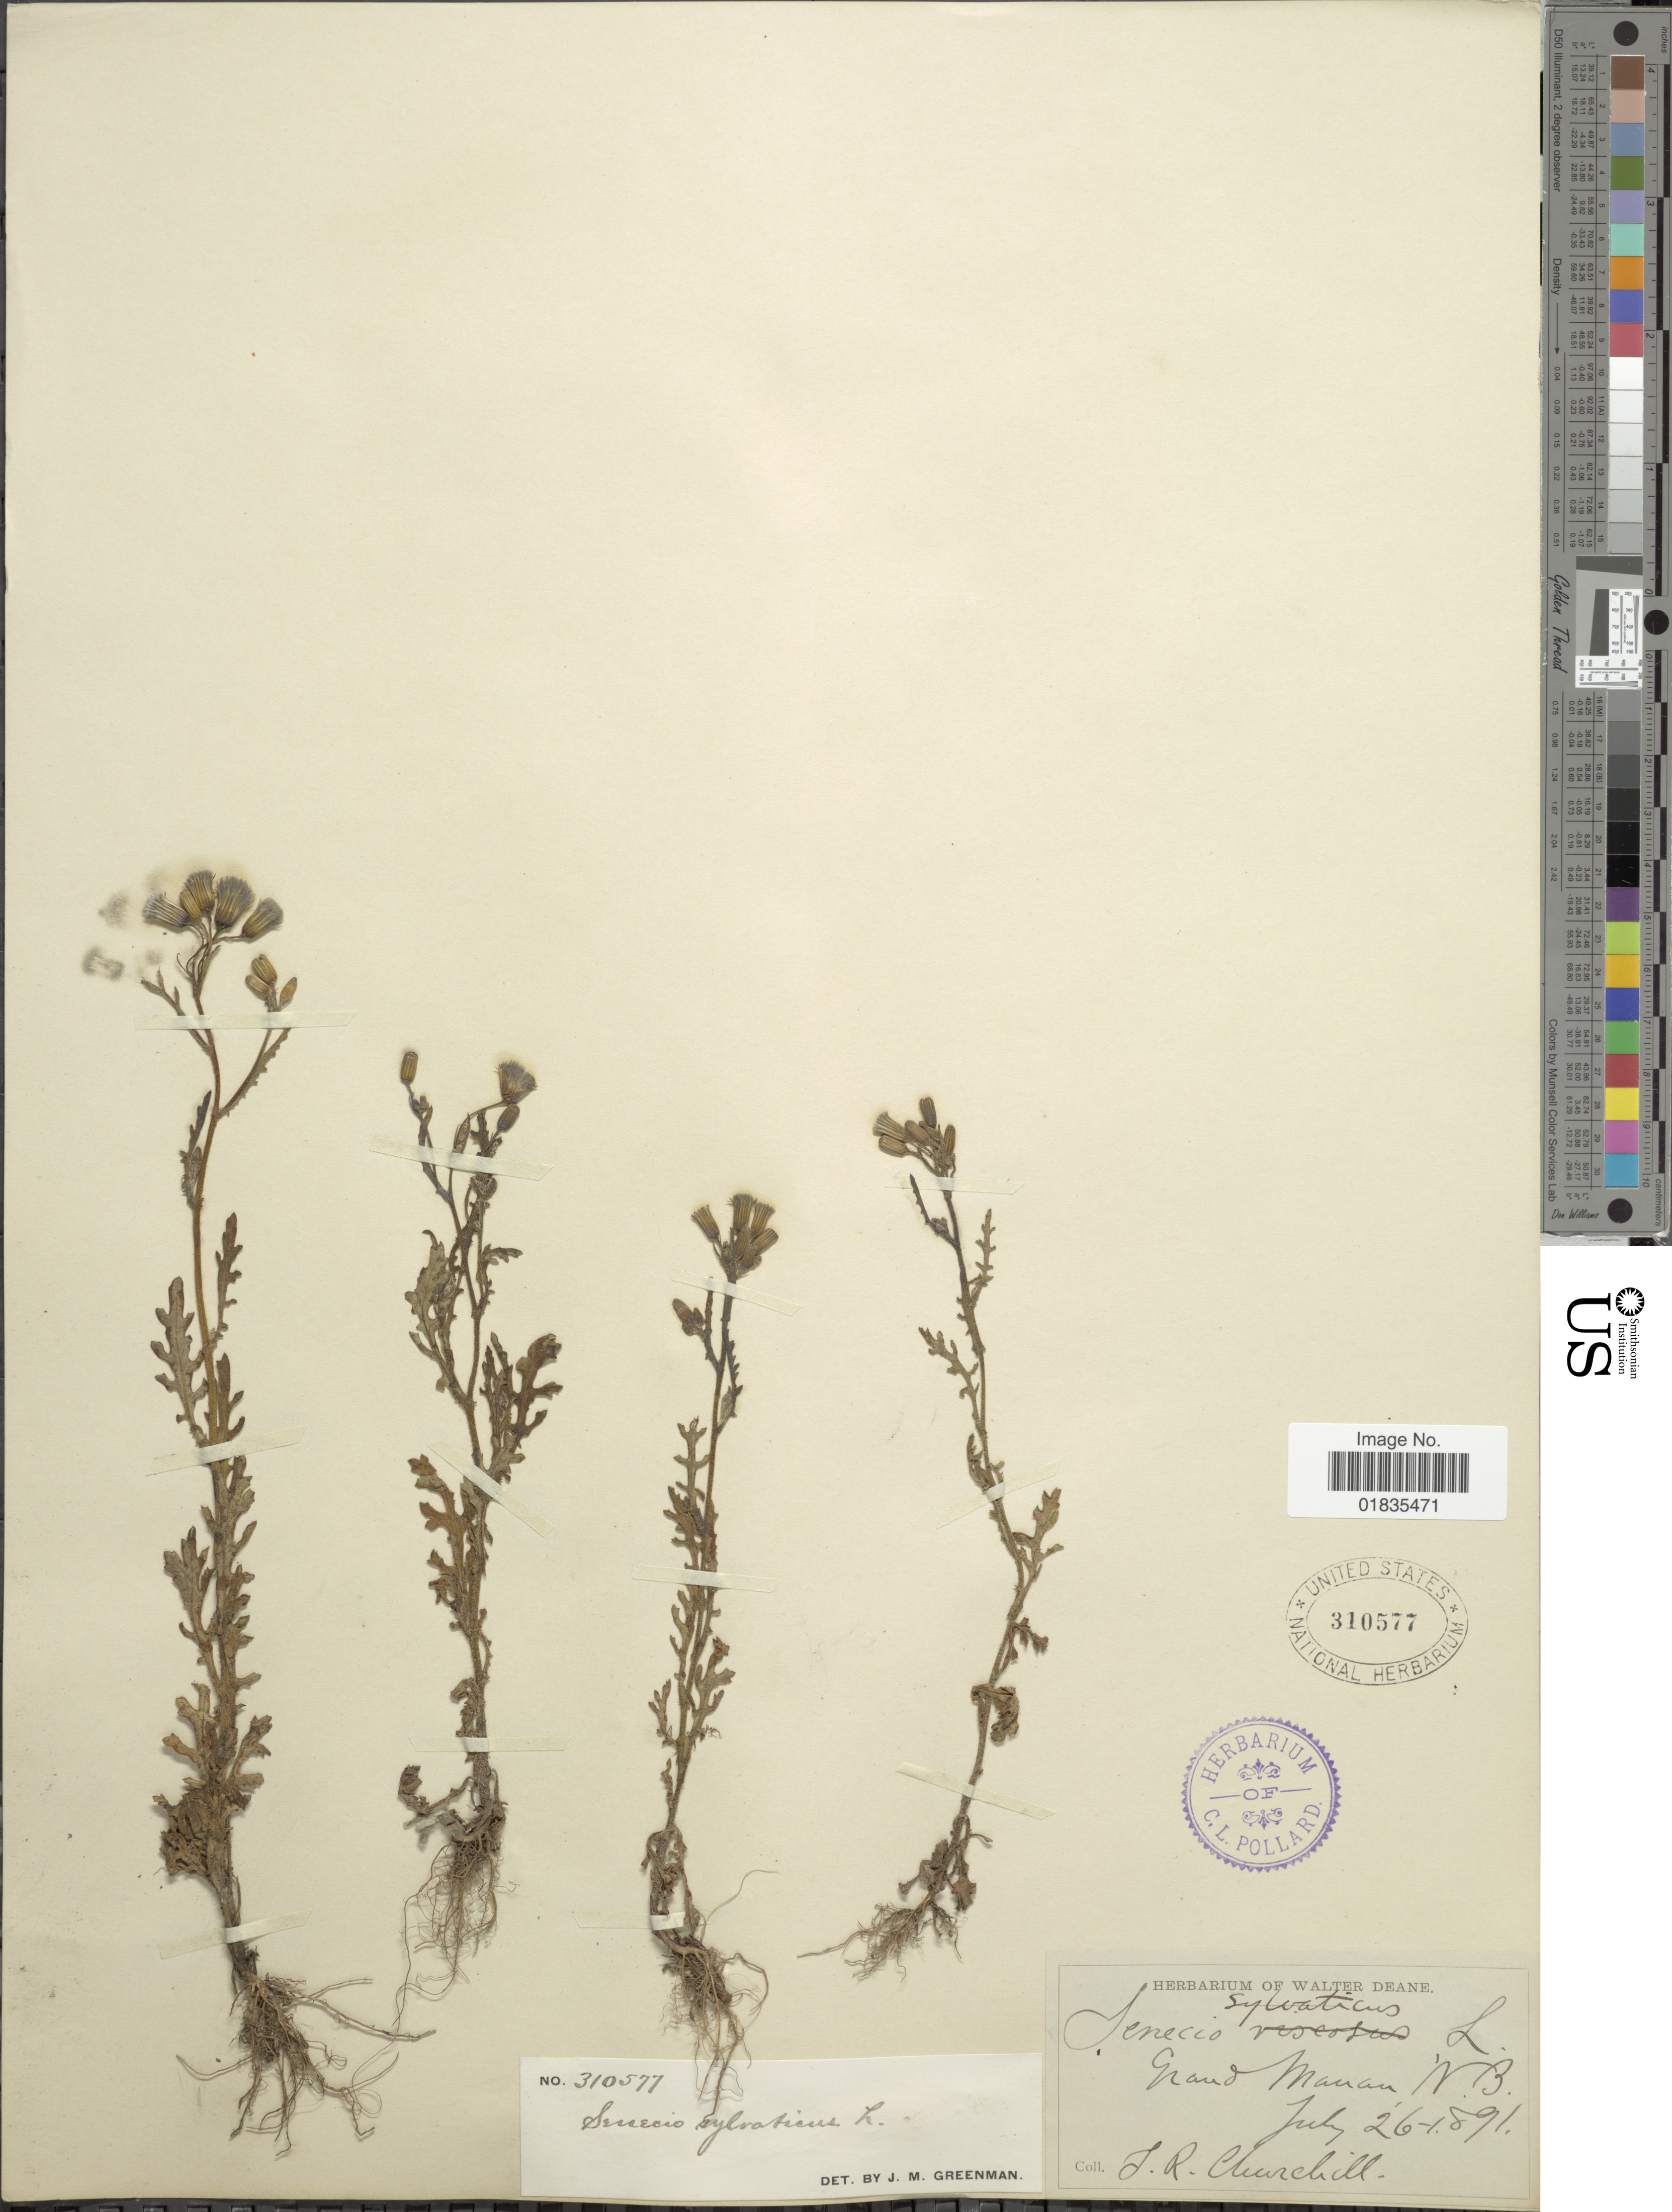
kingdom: Plantae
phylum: Tracheophyta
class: Magnoliopsida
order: Asterales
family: Asteraceae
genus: Senecio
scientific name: Senecio sylvaticus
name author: L.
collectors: J. Churchill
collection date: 1891-07-26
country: Canada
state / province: New Brunswick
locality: Grand Manan.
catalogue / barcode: US 310577